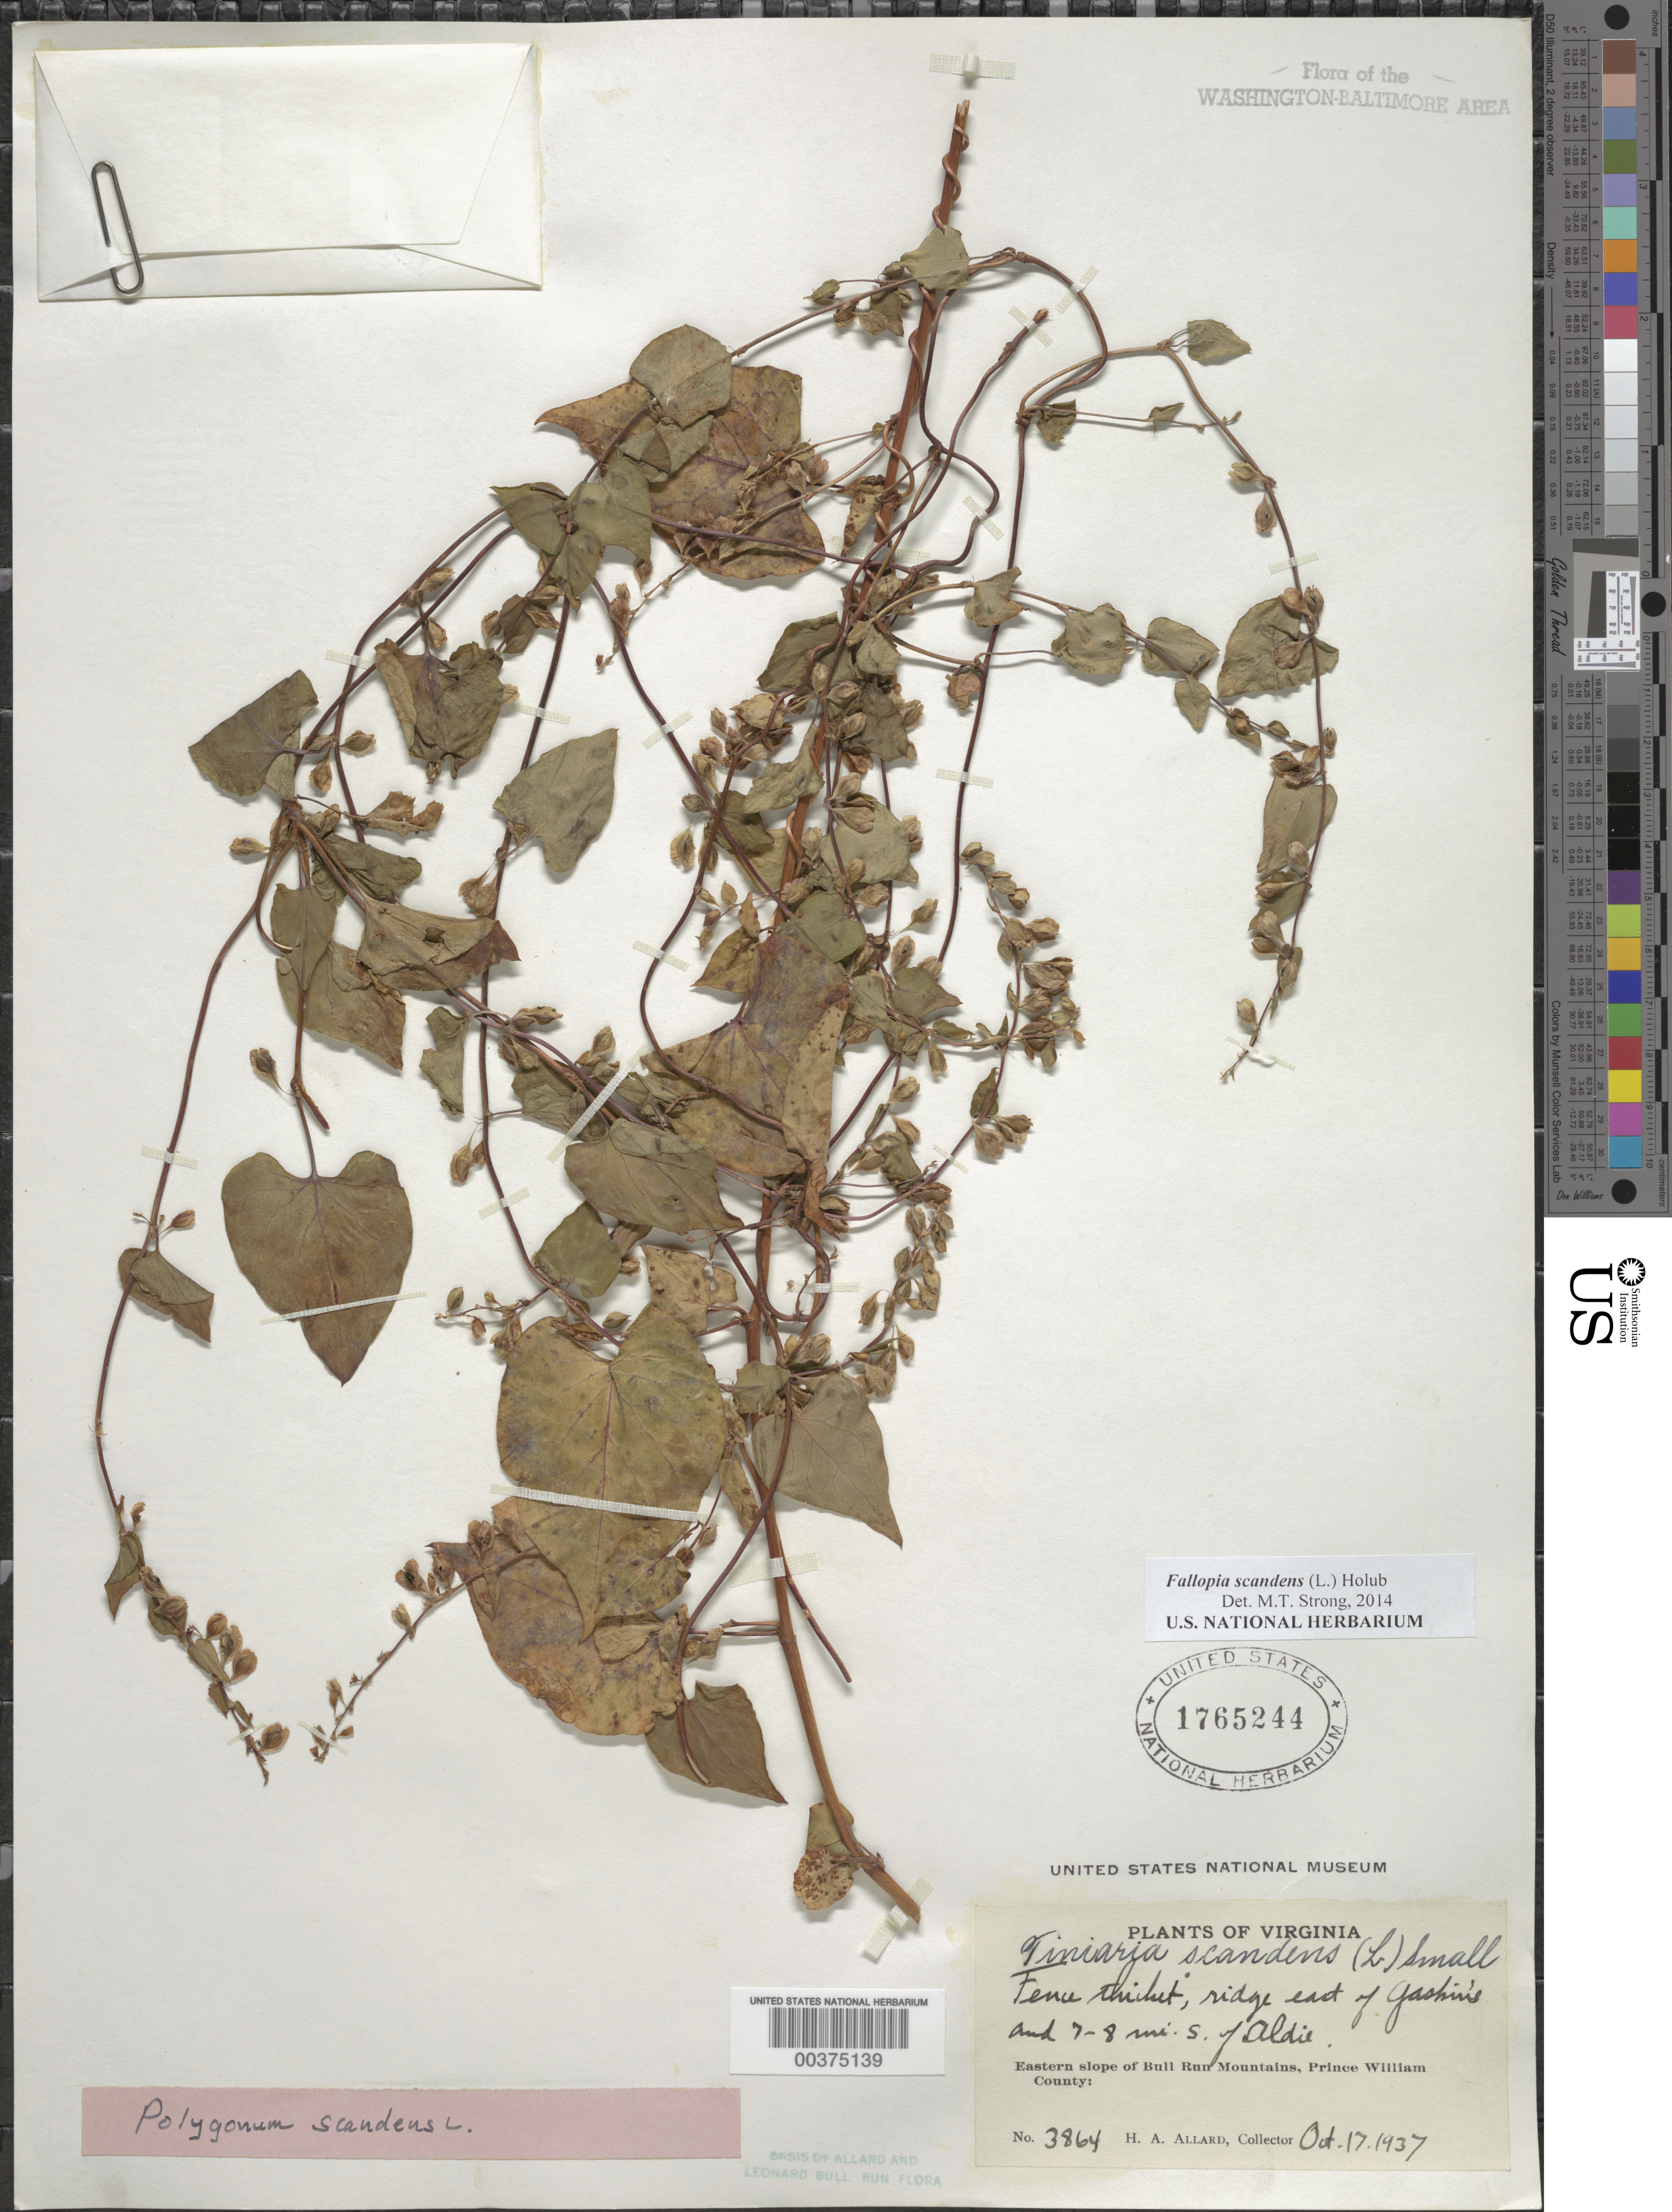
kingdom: Plantae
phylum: Tracheophyta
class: Magnoliopsida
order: Caryophyllales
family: Polygonaceae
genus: Fallopia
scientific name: Fallopia scandens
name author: (L.) Holub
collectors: H. A. Allard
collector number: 3864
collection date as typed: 17 Oct 1937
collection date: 1937-10-17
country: United States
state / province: Virginia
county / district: Prince William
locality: East of Gaskins and south of Aldie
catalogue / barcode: US 1765244